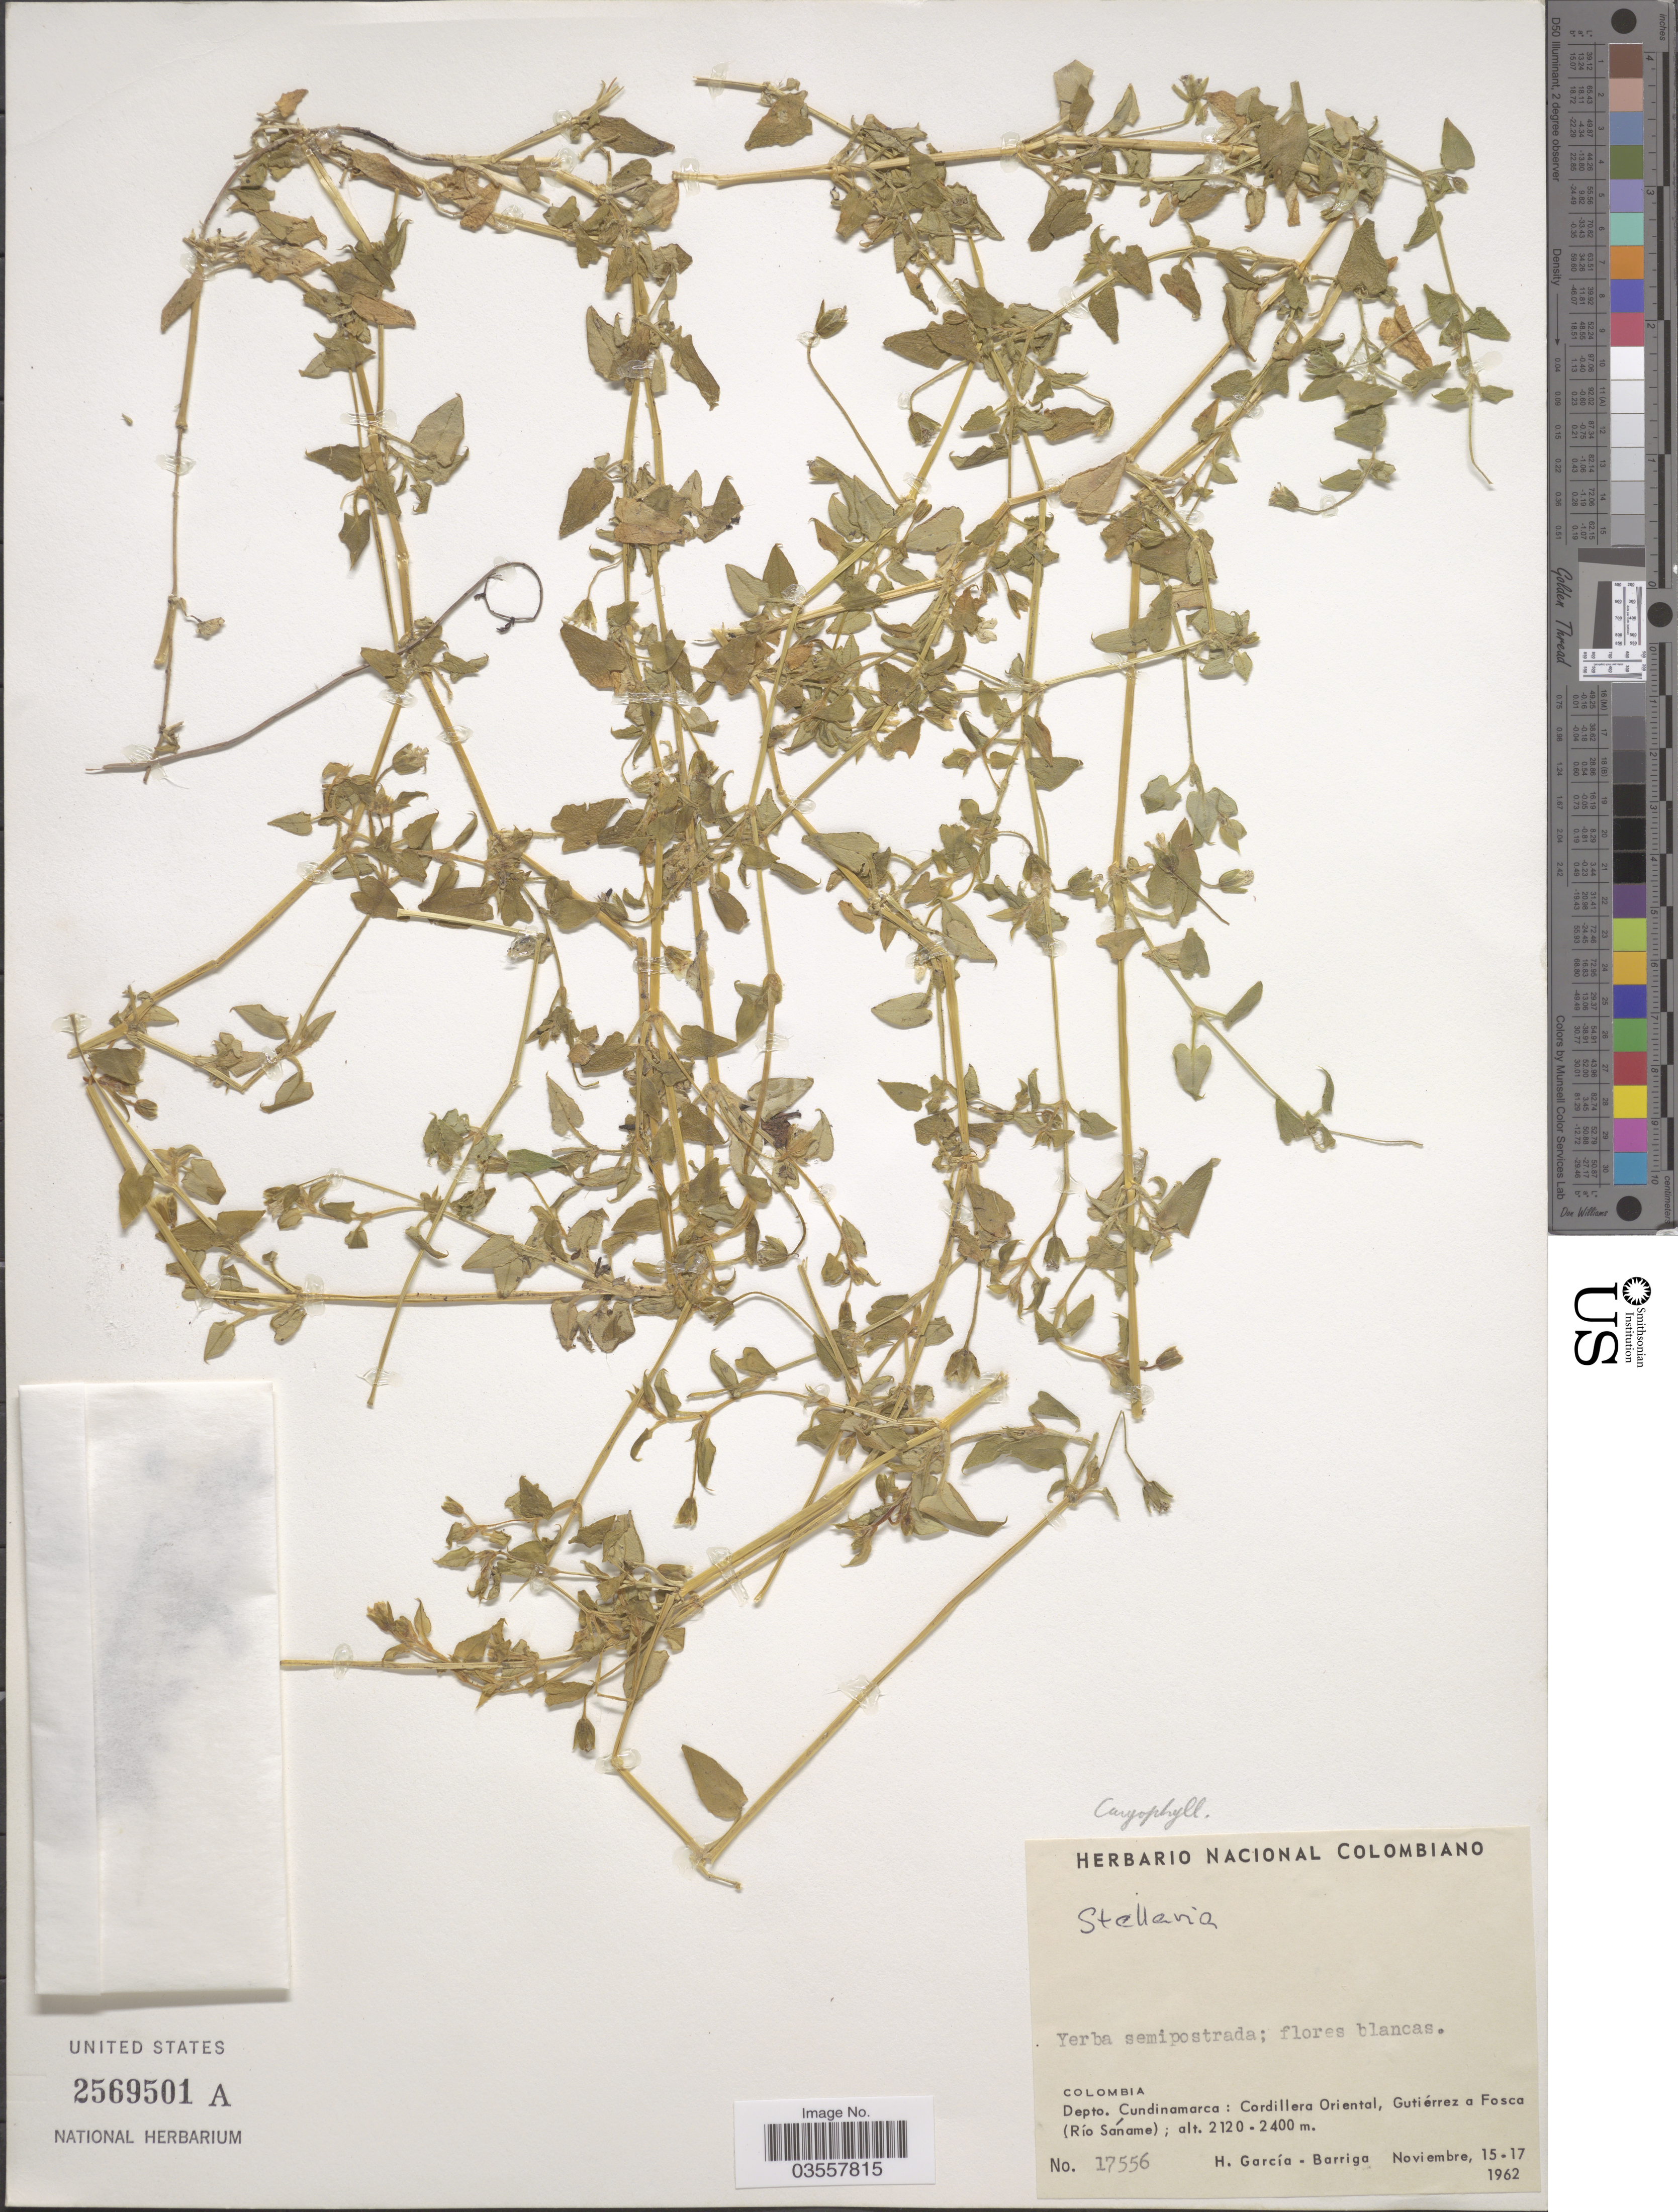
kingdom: Plantae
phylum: Tracheophyta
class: Magnoliopsida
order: Caryophyllales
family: Caryophyllaceae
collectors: H. García Barriga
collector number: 17556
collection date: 1962-11-15/1962-11-17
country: Colombia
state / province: Cundinamarca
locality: Depto. Cundinamarca: Cordillera Oriental, Gutiérrez a Fosca (Río Sáname).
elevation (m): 2120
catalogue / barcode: US 2569501A